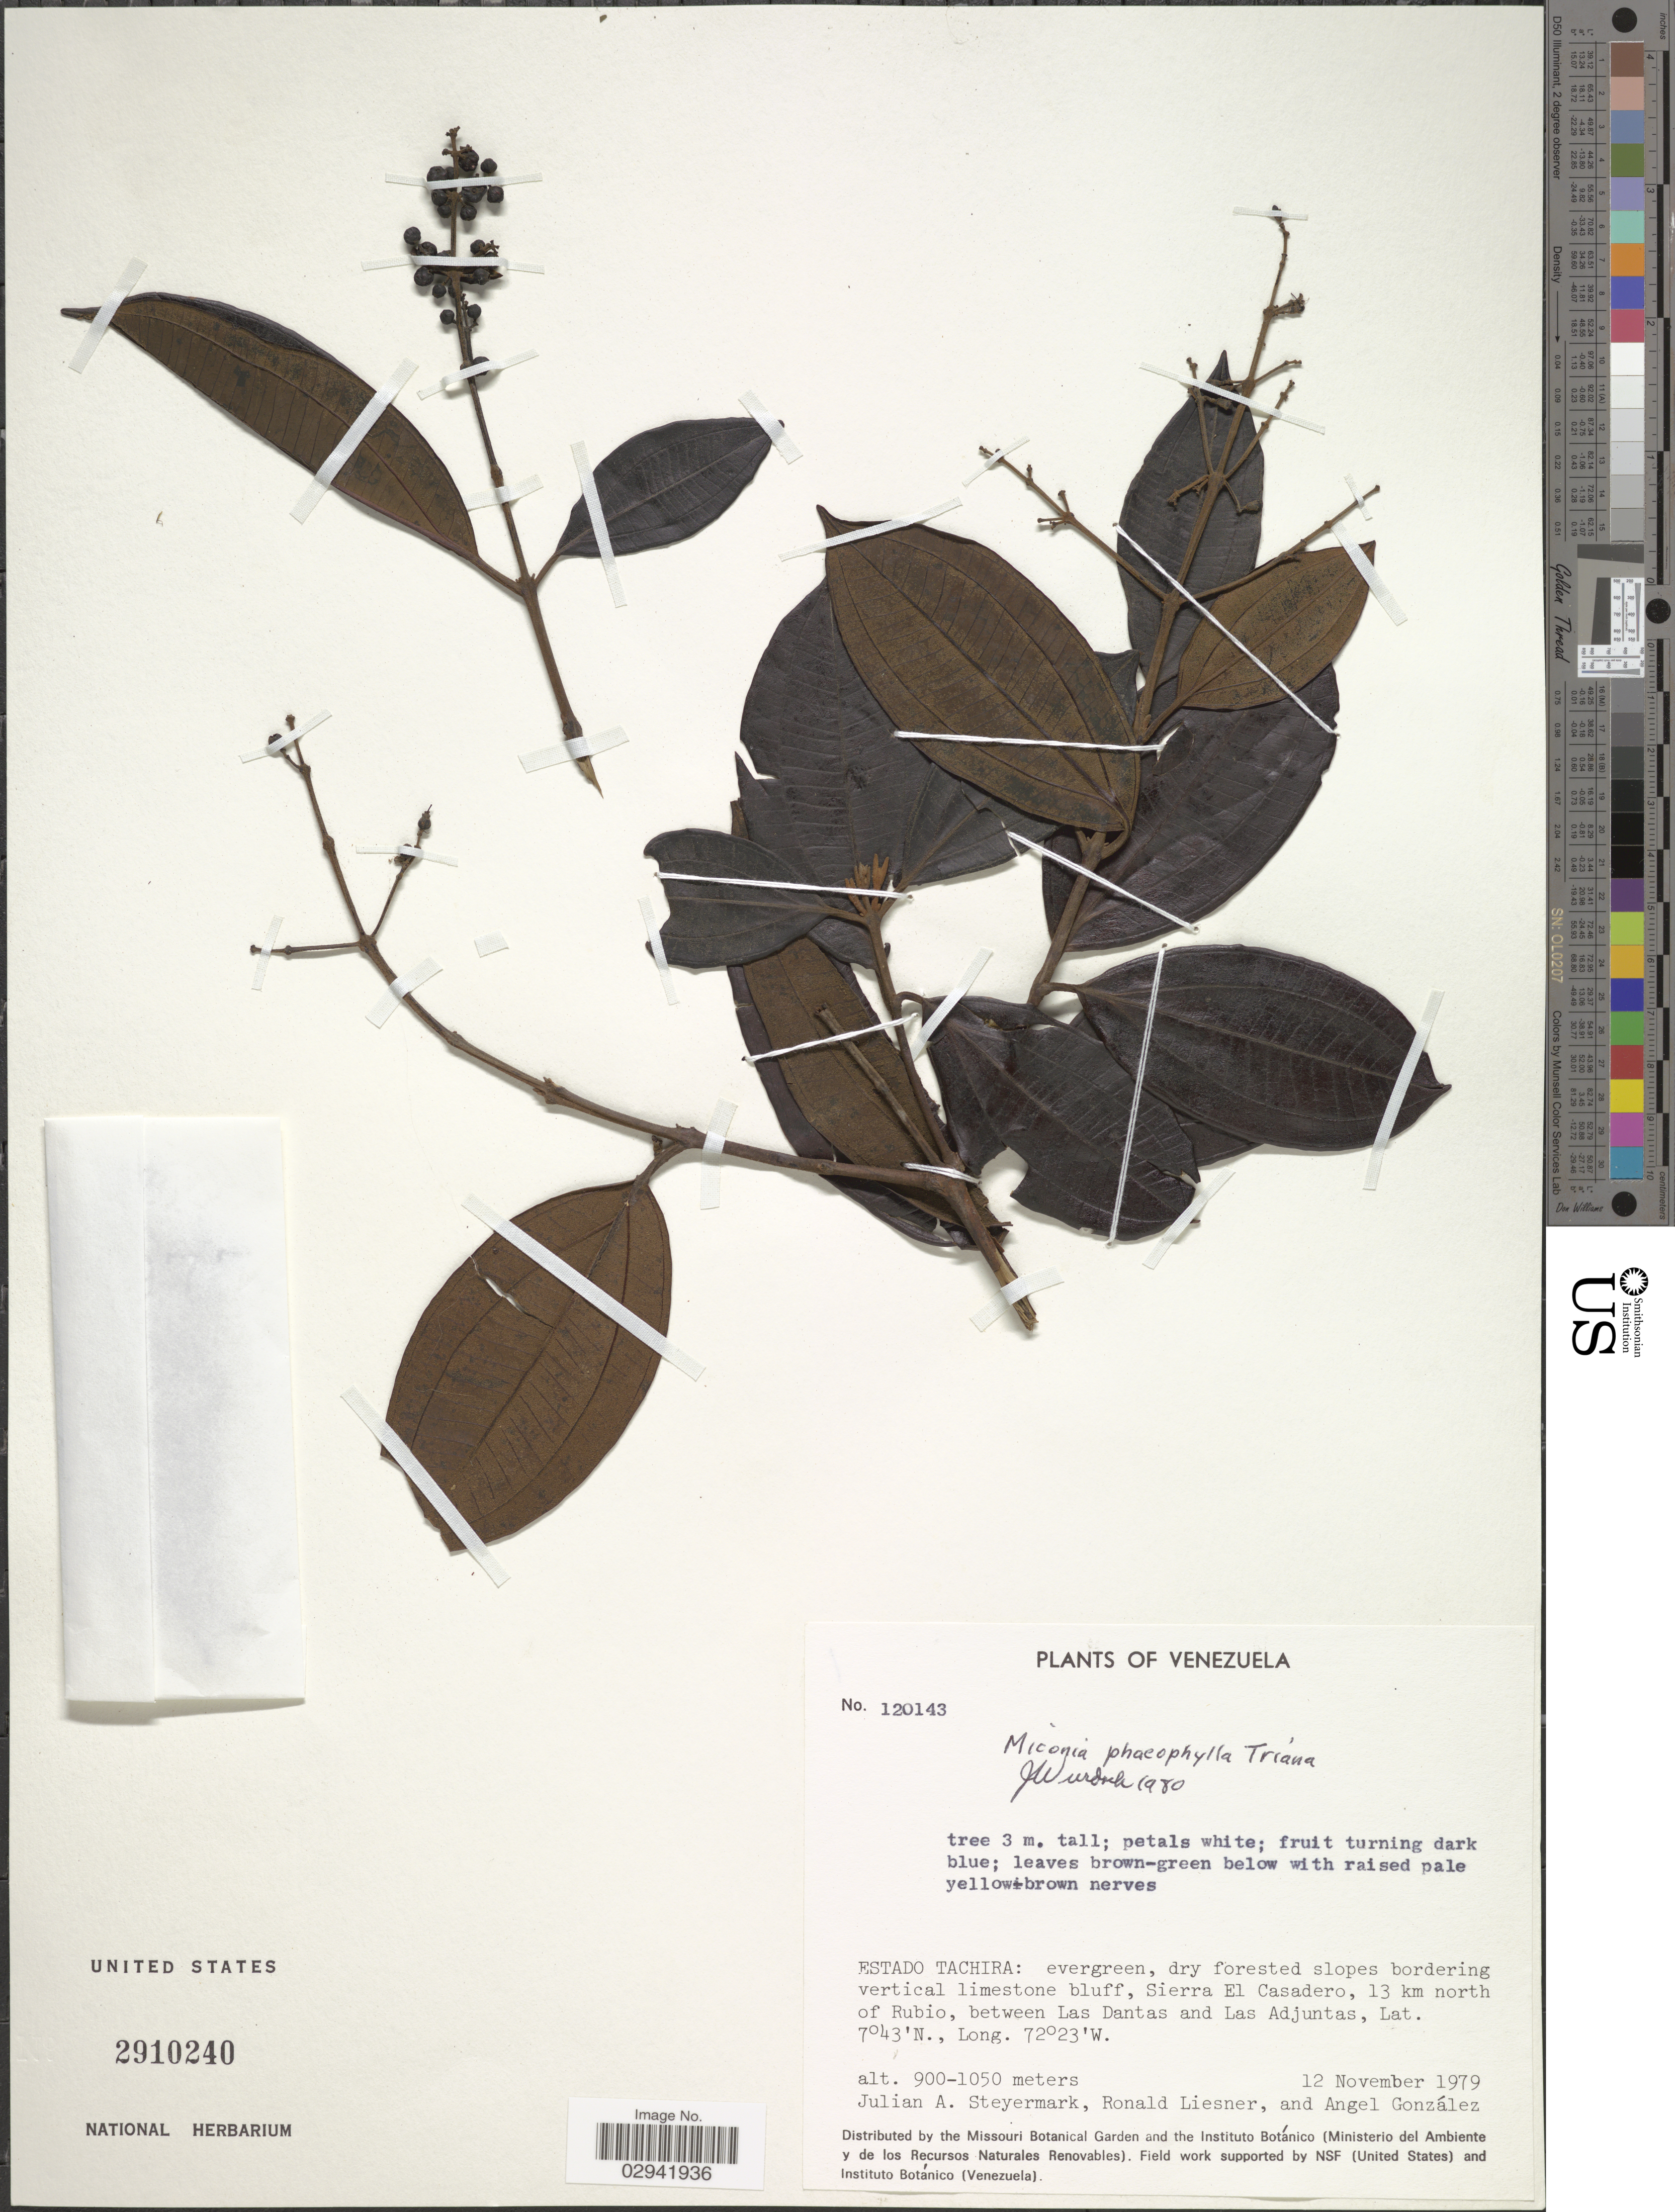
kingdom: Plantae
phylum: Tracheophyta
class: Magnoliopsida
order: Myrtales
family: Melastomataceae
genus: Miconia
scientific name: Miconia phaeophylla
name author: Triana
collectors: J. Steyermark, R. L. Liesner & A. C. González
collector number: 120143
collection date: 1979-11-12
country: Venezuela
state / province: Tachira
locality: Sierra El Casadero, 13 km north of Rubio, between Las Dantas and Las Adjuntas.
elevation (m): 900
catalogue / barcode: US 2910240